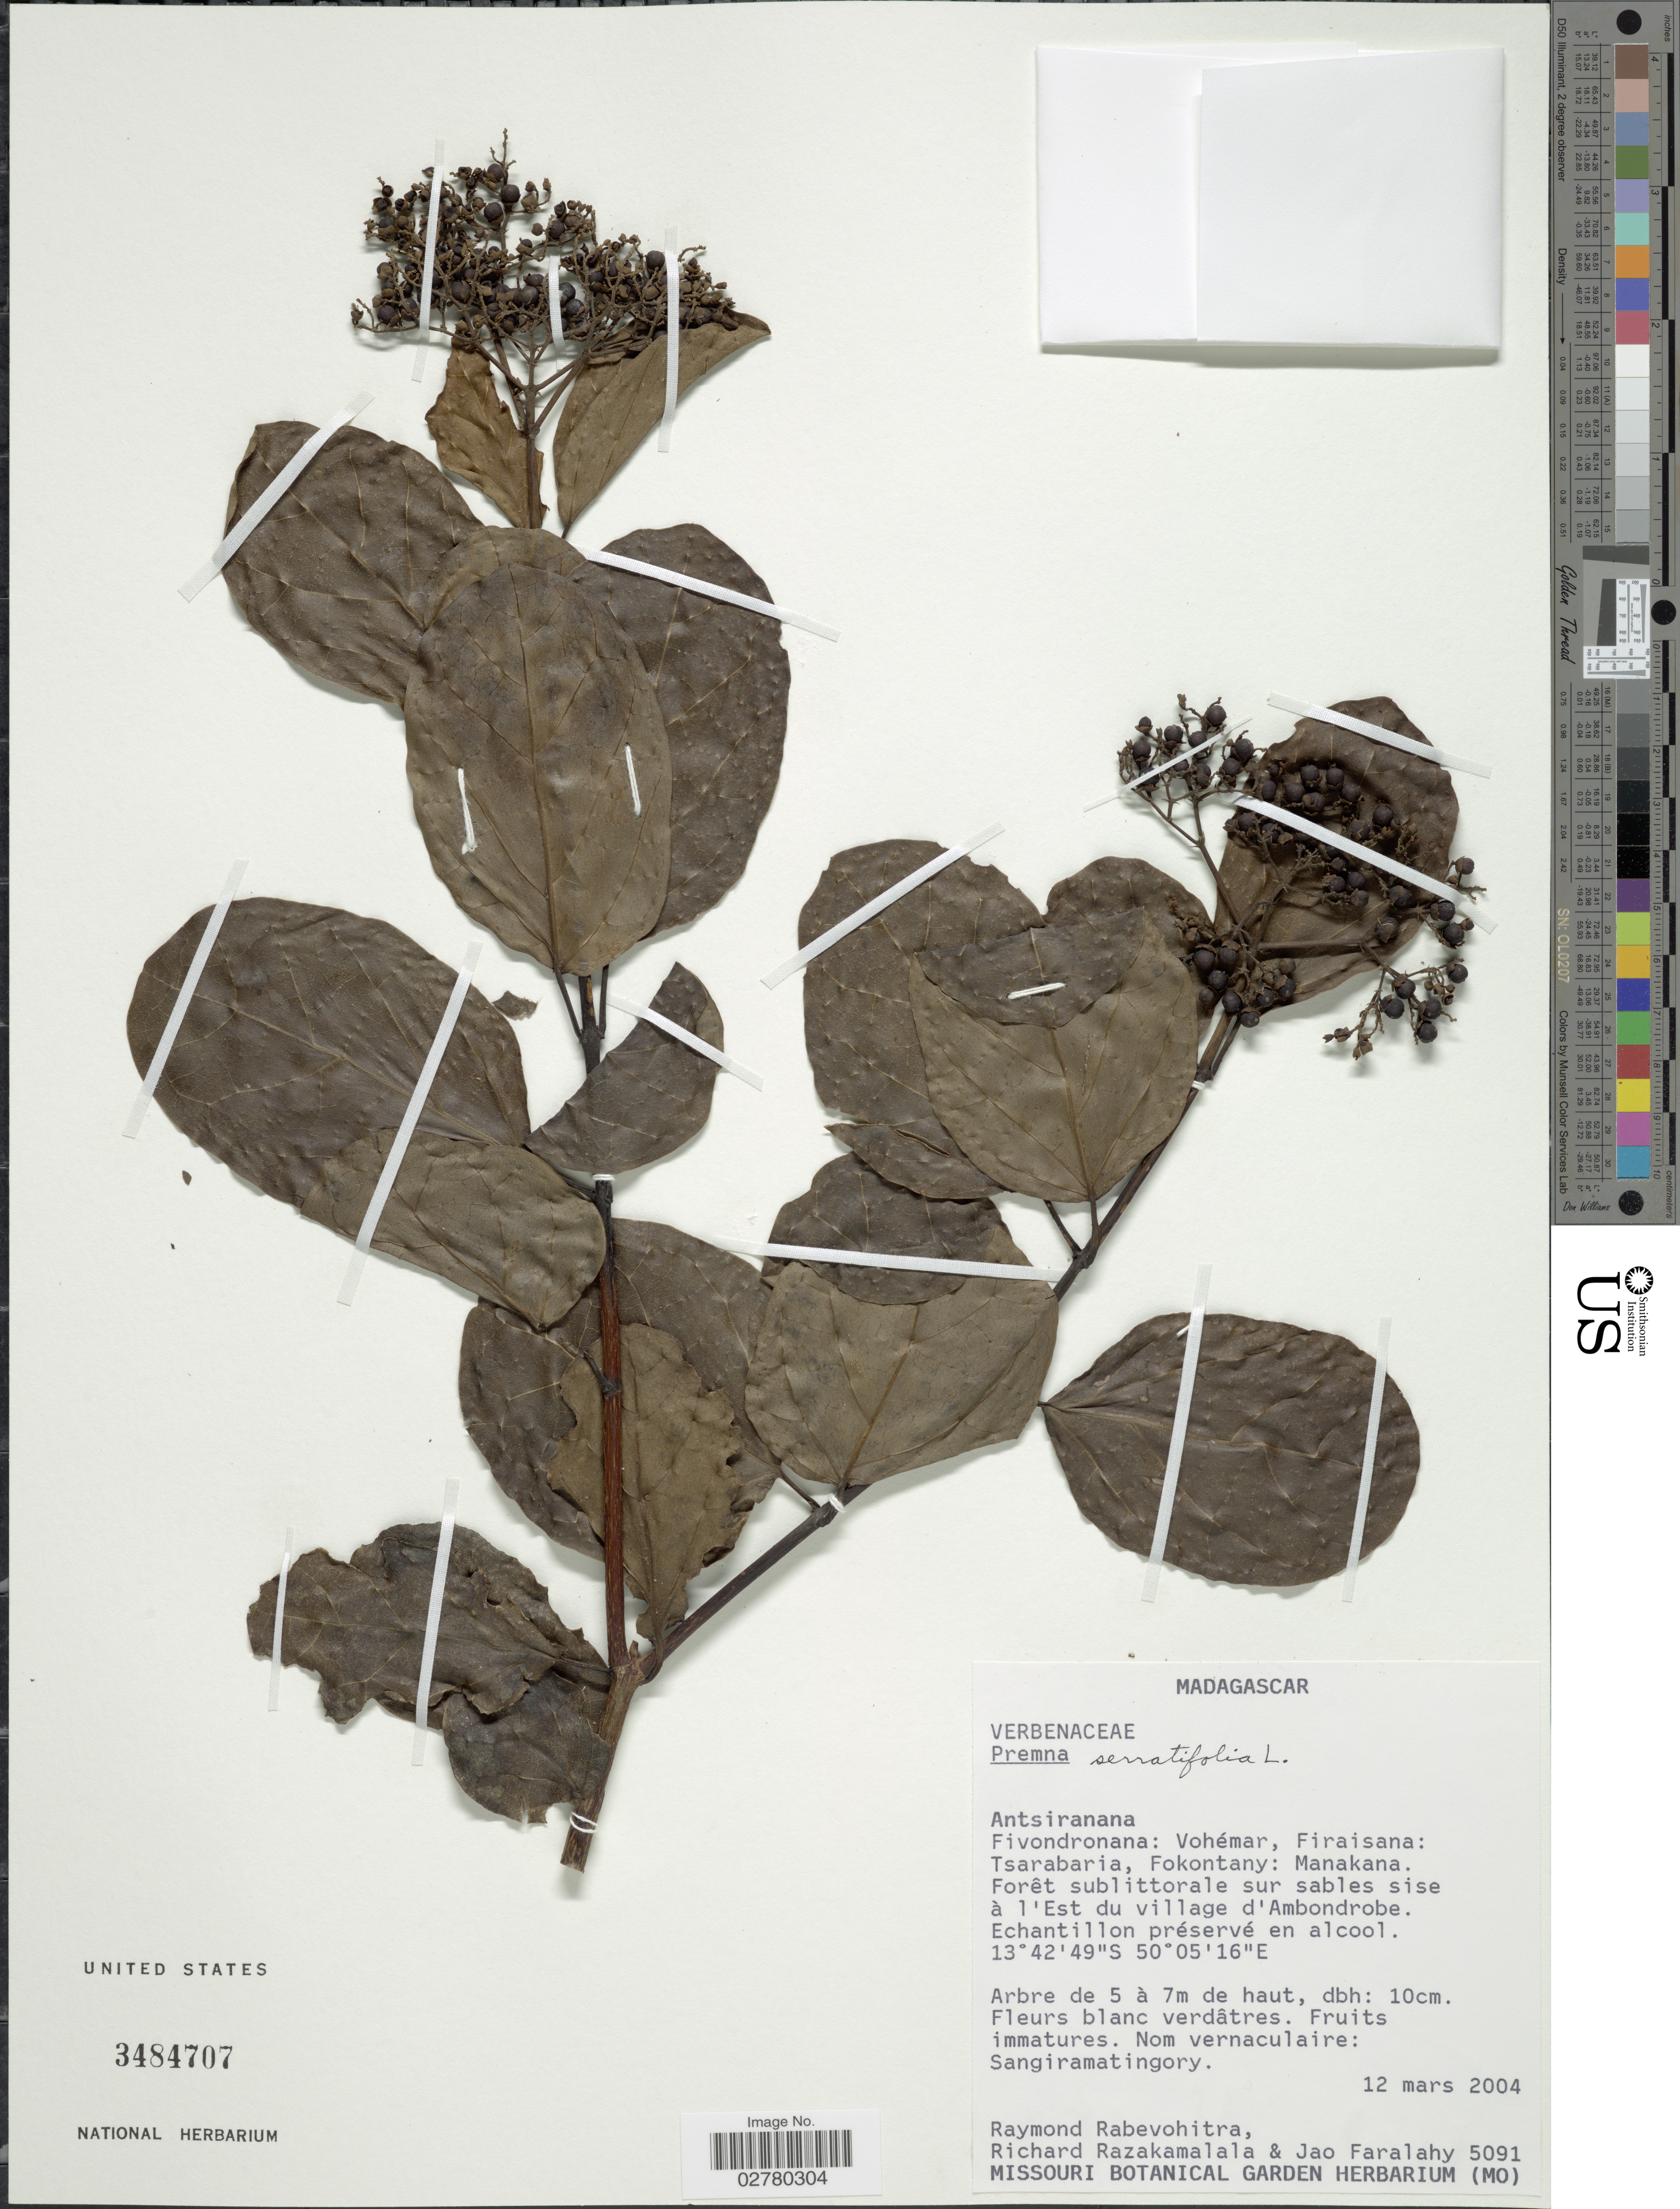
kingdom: Plantae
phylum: Tracheophyta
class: Magnoliopsida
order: Lamiales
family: Lamiaceae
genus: Premna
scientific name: Premna serratifolia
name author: L.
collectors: R. Rabevohitra, R. Razakamalala & J. Faralahy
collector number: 5091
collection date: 2004-03-12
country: Madagascar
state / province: Sava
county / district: Vohémar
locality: Fivondronana: Vohémar, Firaisana: Tsarabaria, Fokontany: Manakana. Forêt sublittorale sur sables sise à l'Est du village d'Ambondrobe.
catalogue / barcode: US 3484707